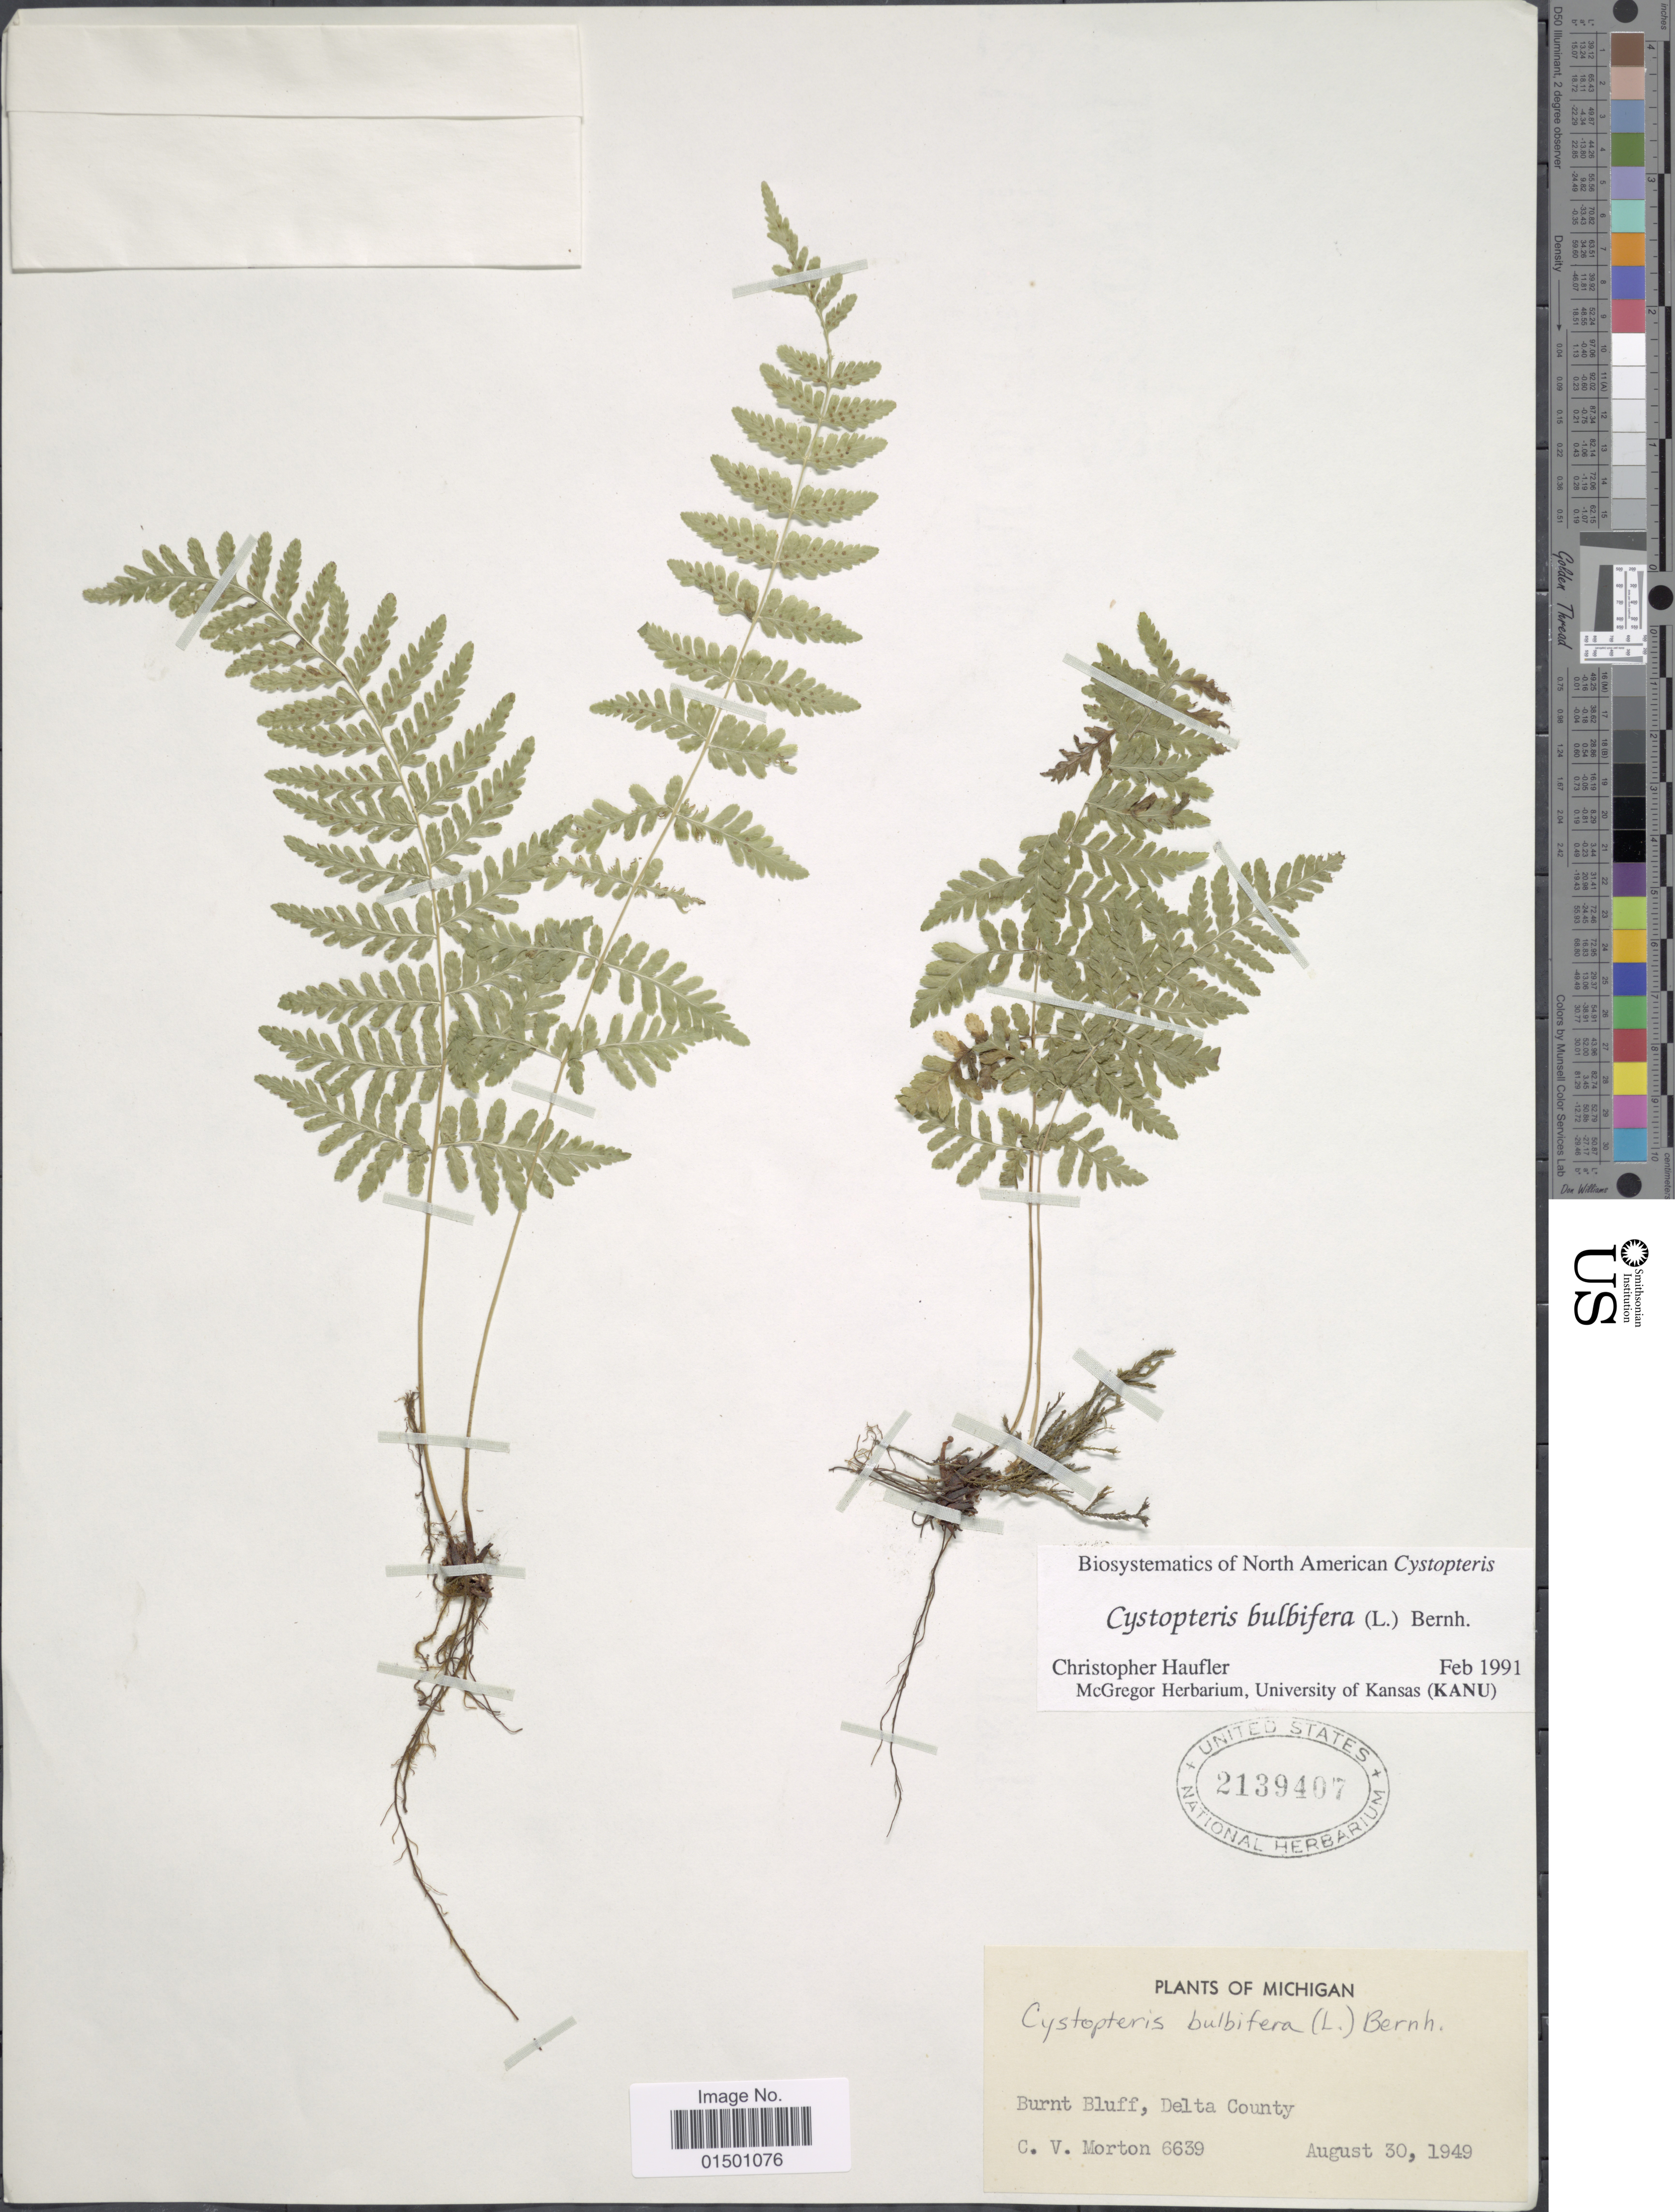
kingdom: Plantae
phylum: Tracheophyta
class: Polypodiopsida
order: Polypodiales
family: Cystopteridaceae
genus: Cystopteris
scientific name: Cystopteris bulbifera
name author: (L.) Bernh.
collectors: C. V. Morton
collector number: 6639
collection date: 1949-08-30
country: United States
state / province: Michigan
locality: Burnt Bluff, Delta County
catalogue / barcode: US 2139407